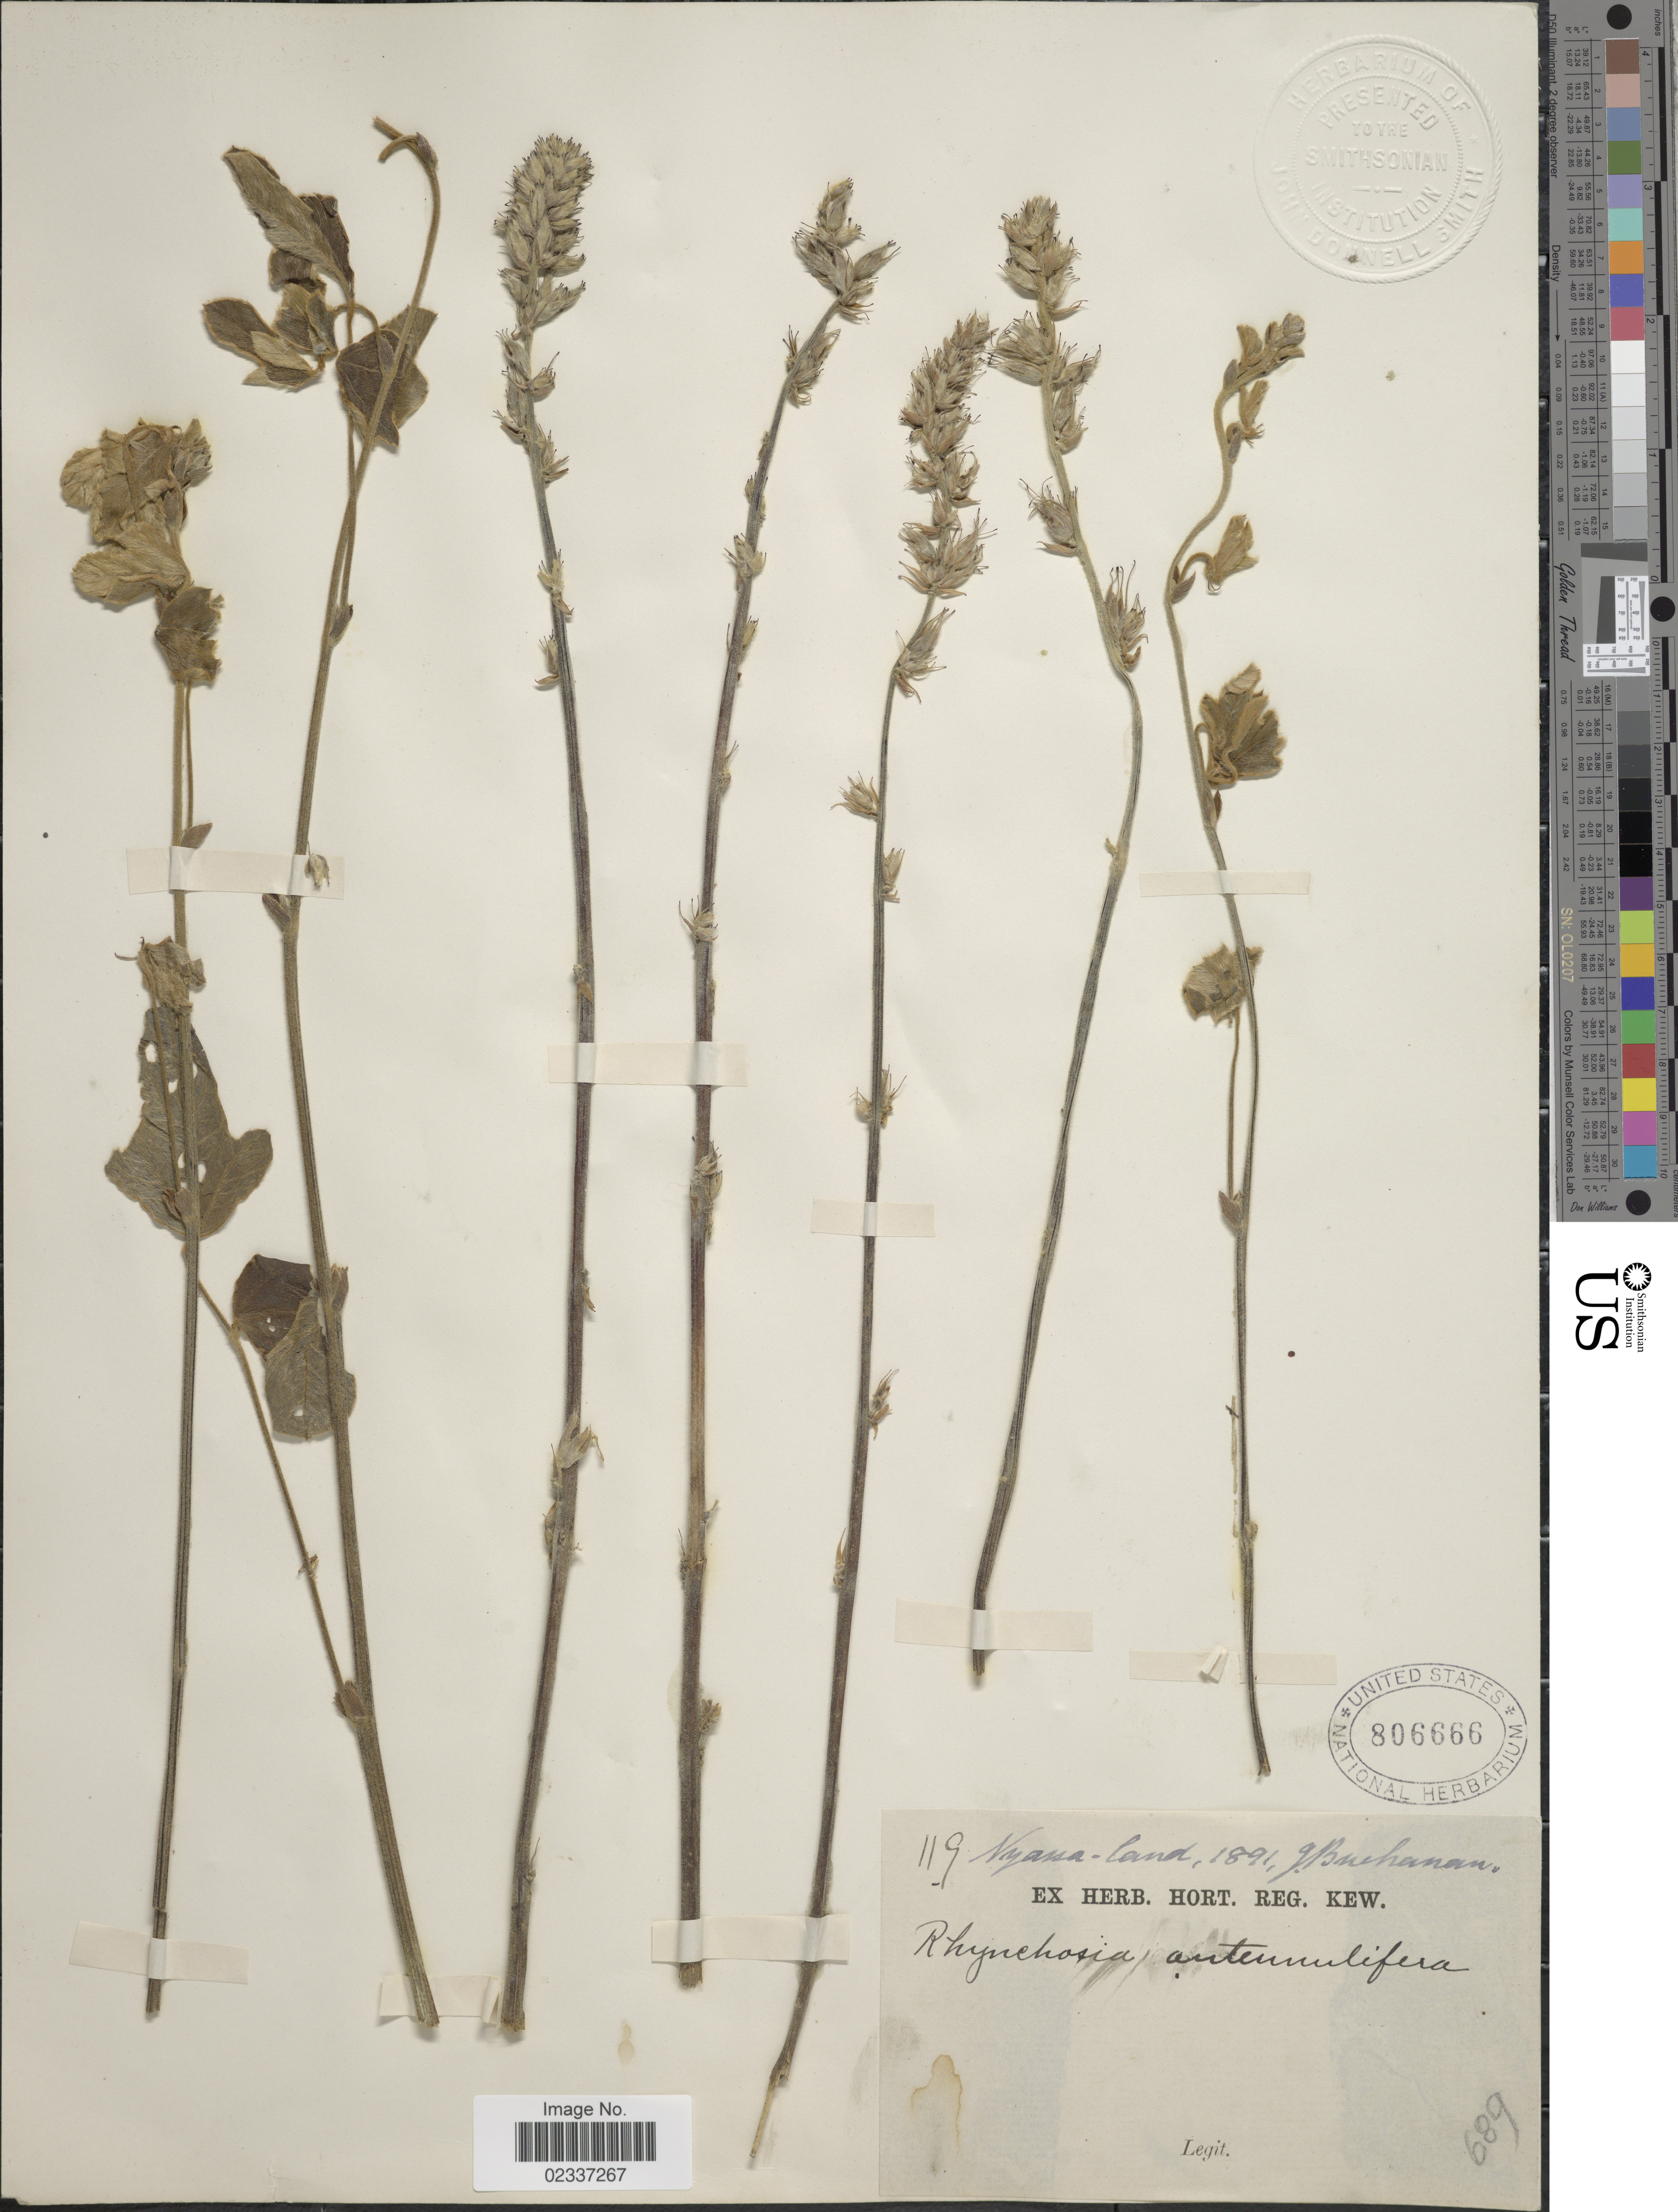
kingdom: Plantae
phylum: Tracheophyta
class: Magnoliopsida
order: Fabales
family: Fabaceae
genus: Eminia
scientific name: Eminia sp.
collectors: J. Buchanan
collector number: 119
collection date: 1891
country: Malawi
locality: Nyassa-land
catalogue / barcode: US 806666